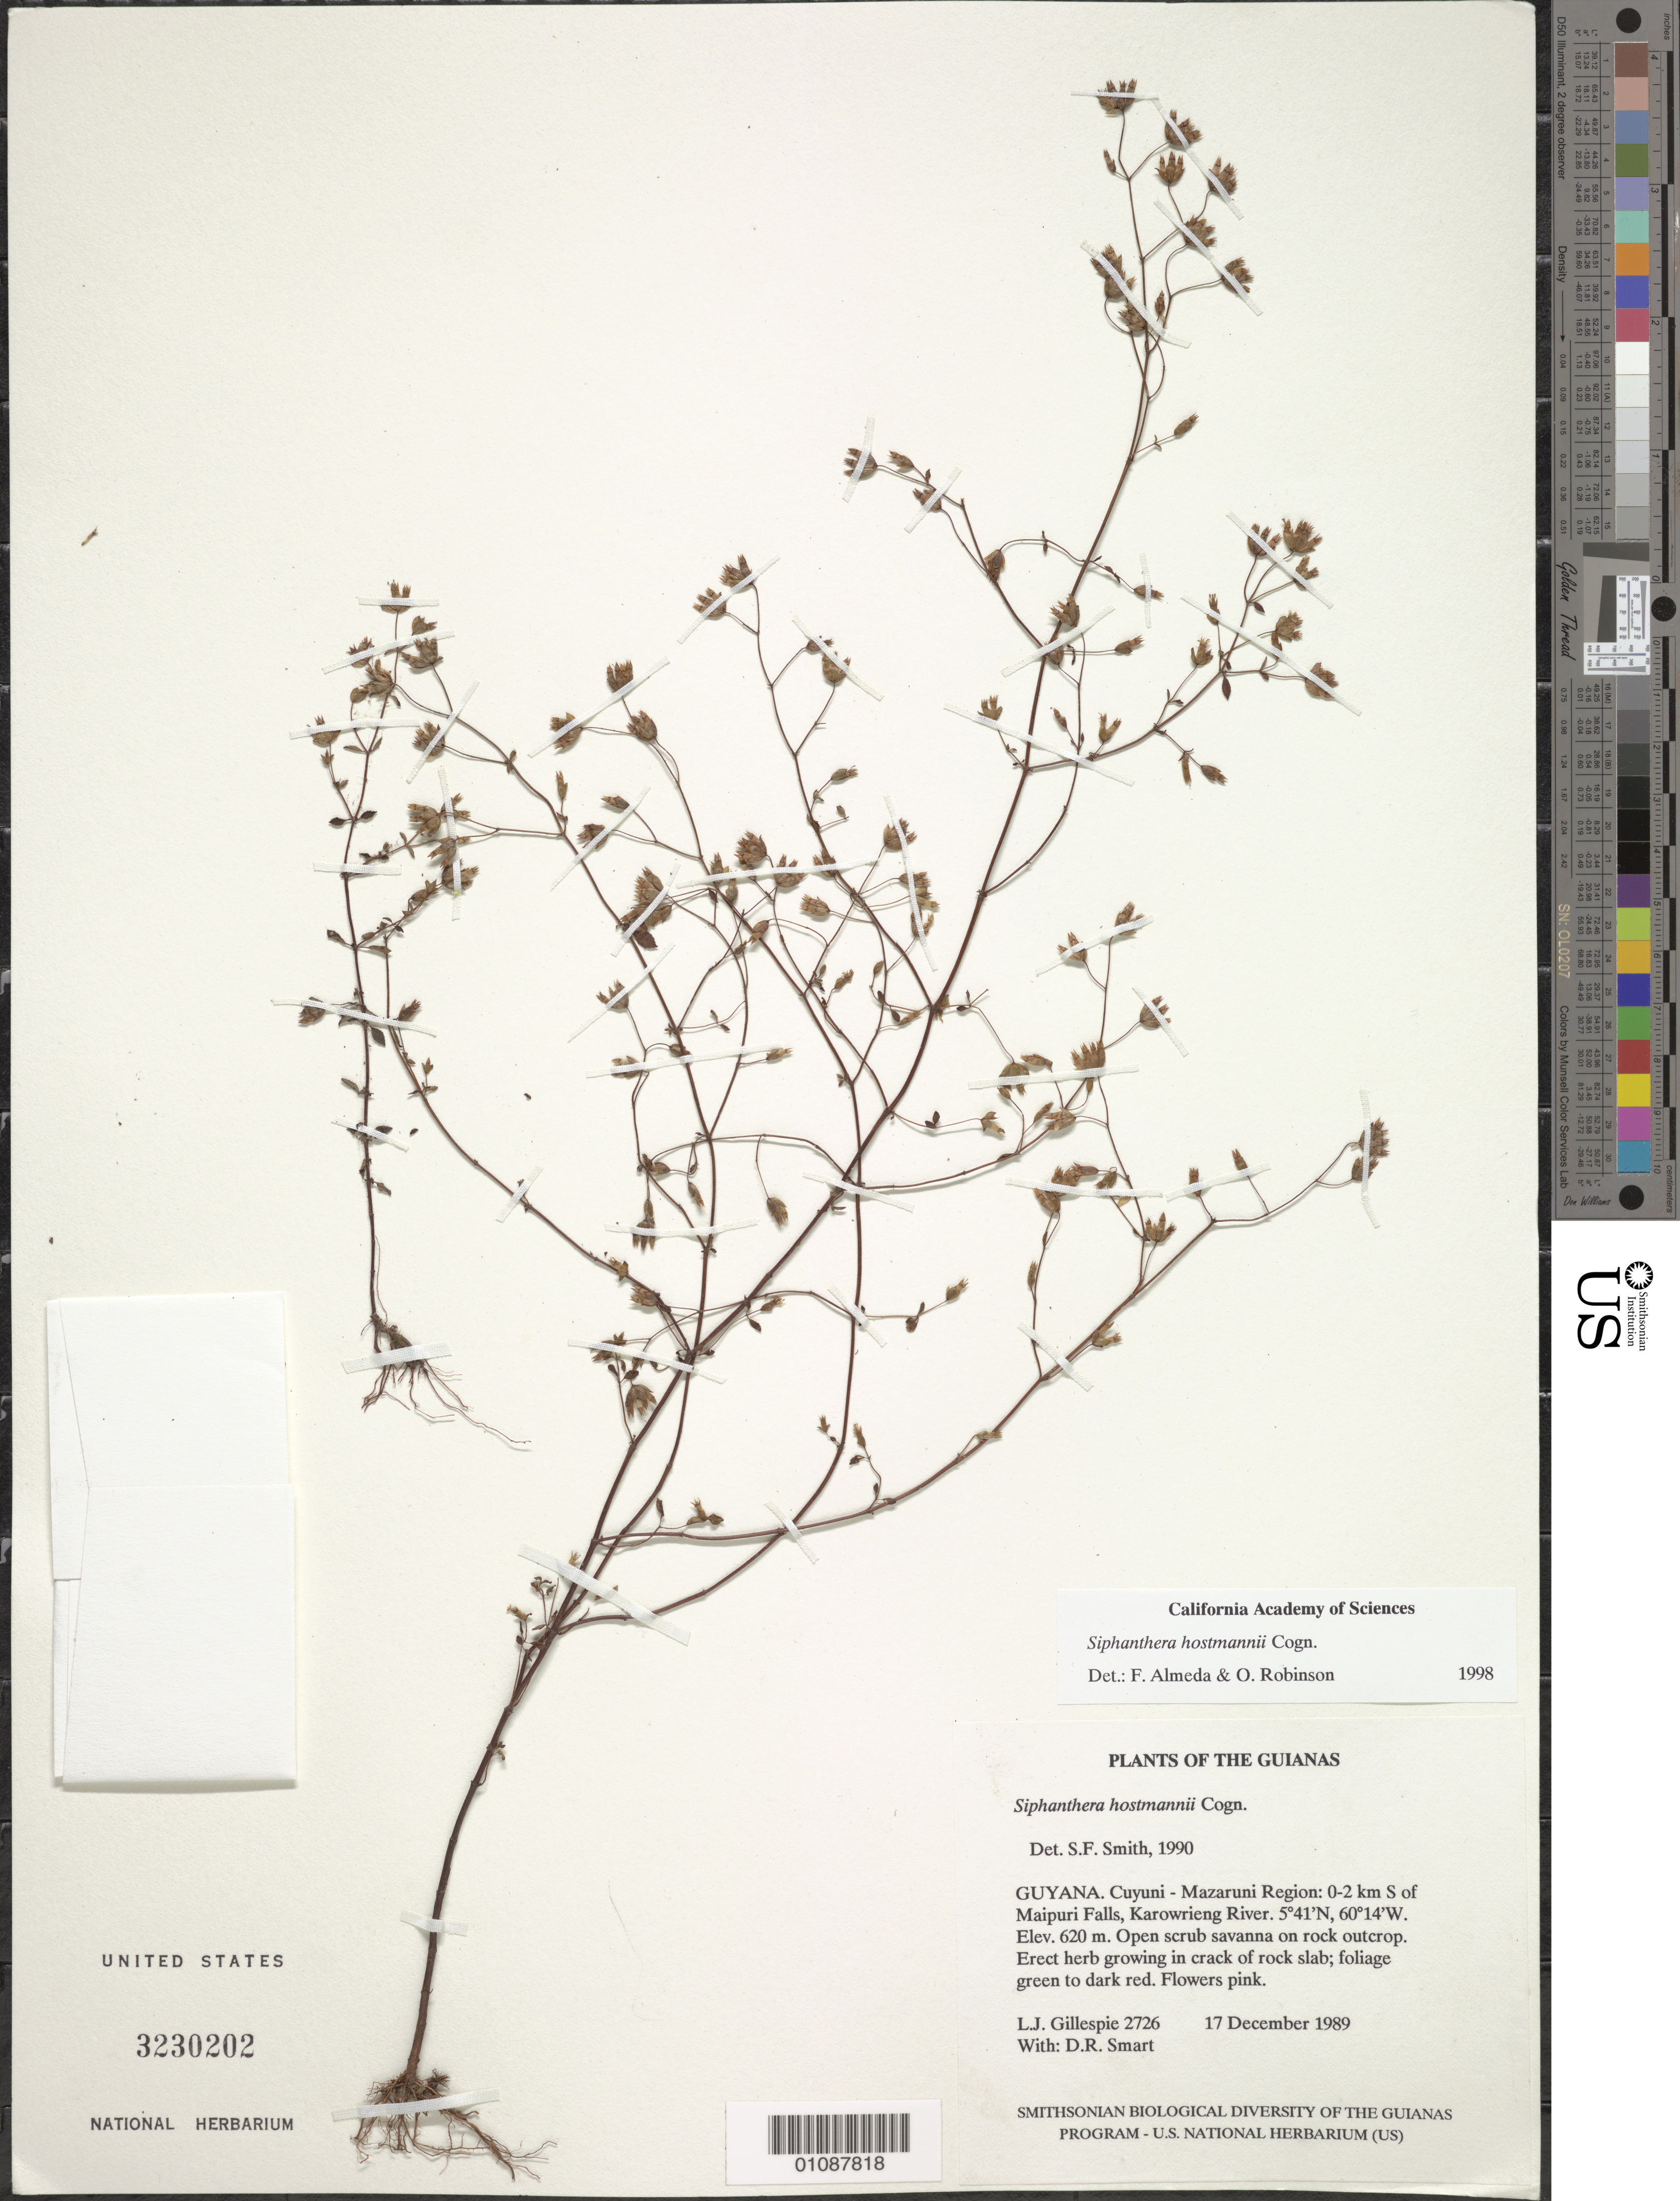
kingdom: Plantae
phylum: Tracheophyta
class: Magnoliopsida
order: Myrtales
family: Melastomataceae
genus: Siphanthera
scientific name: Siphanthera hostmannii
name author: Cogn.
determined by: Almeda, F.; Robinson, O. R.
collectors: L. J. Gillespie & D. R. Smart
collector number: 2726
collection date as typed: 17 December 1989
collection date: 1989-12-17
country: Guyana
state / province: Cuyuni-Mazaruni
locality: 0-2 km S of Maipuri Falls, Karowrieng River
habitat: Open scrub savanna on rock outcrop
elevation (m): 620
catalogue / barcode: US 3230202